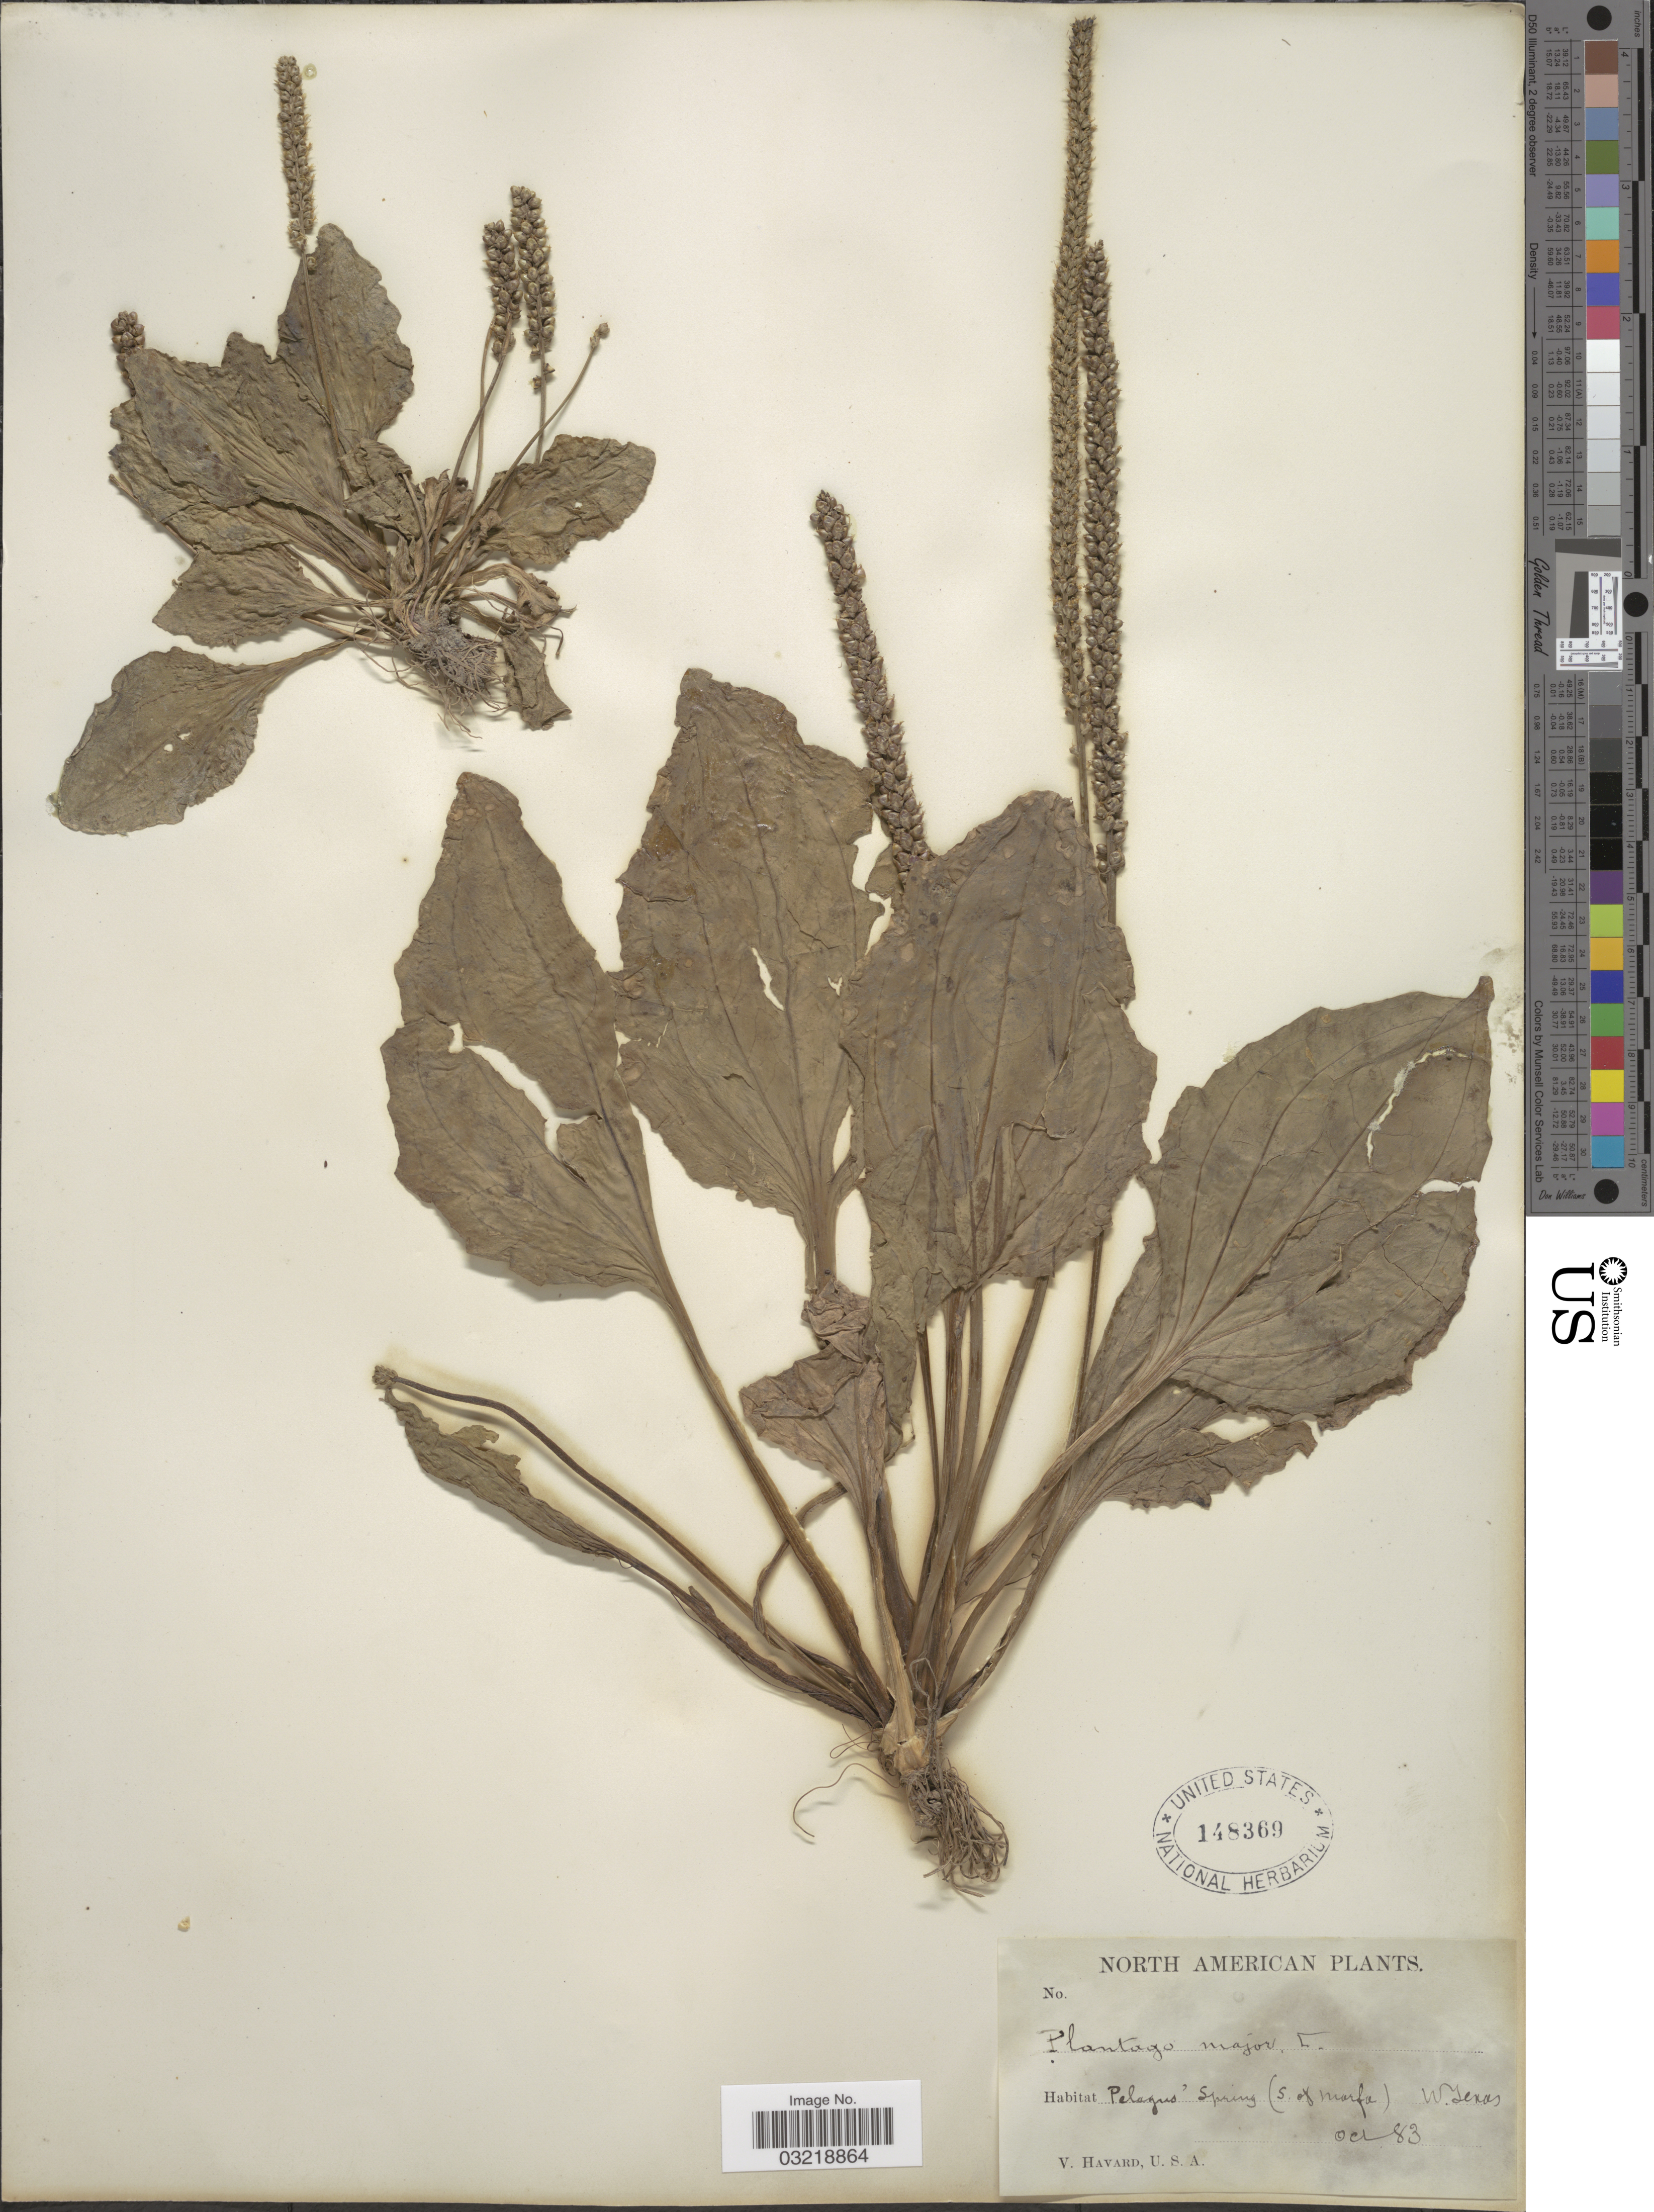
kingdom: Plantae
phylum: Tracheophyta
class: Magnoliopsida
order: Lamiales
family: Plantaginaceae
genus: Plantago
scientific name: Plantago major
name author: L.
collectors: V. Havard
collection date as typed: Transcribed d/m/y: /10/83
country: United States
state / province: Texas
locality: Pelagus' Spring (S. of Marfa), W. Texas.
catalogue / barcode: US 148369